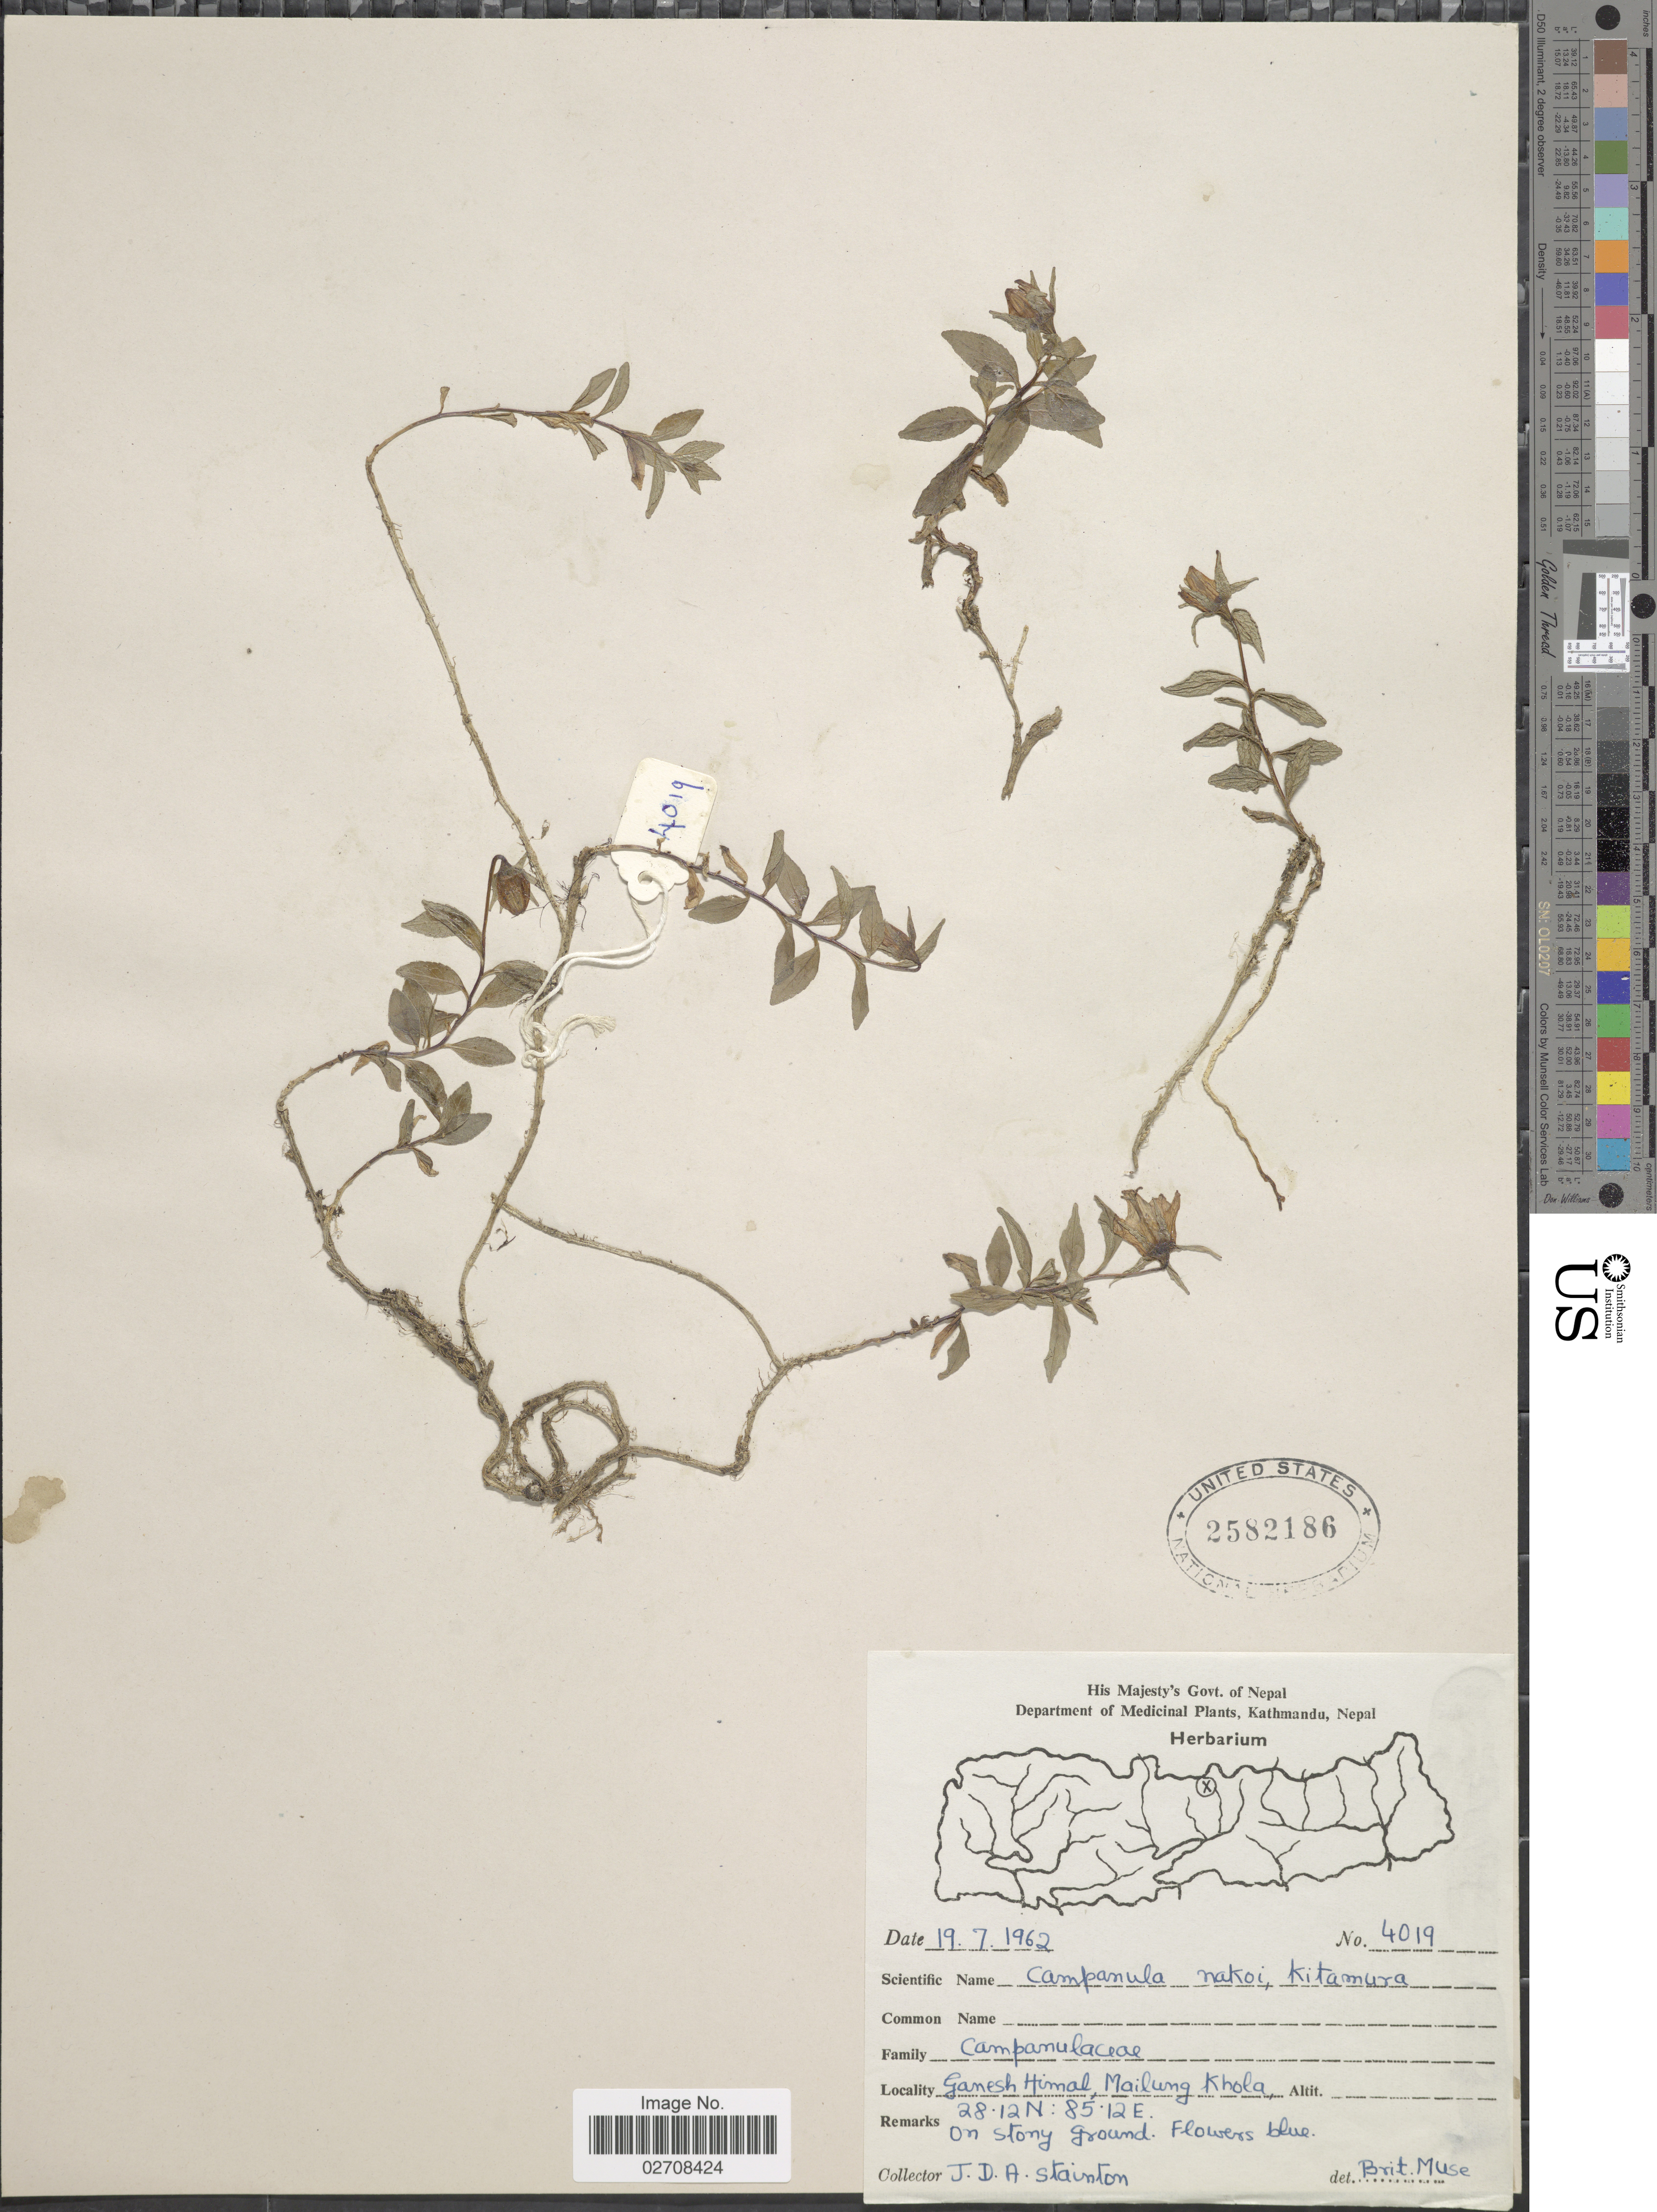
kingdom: Plantae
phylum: Tracheophyta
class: Magnoliopsida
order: Asterales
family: Campanulaceae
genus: Campanula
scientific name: Campanula nakaoi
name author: Kitam.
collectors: J. Stainton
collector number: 4019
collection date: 1962-07-19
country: Nepal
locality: Ganesh Himal, Mailung Khola.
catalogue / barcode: US 2582186